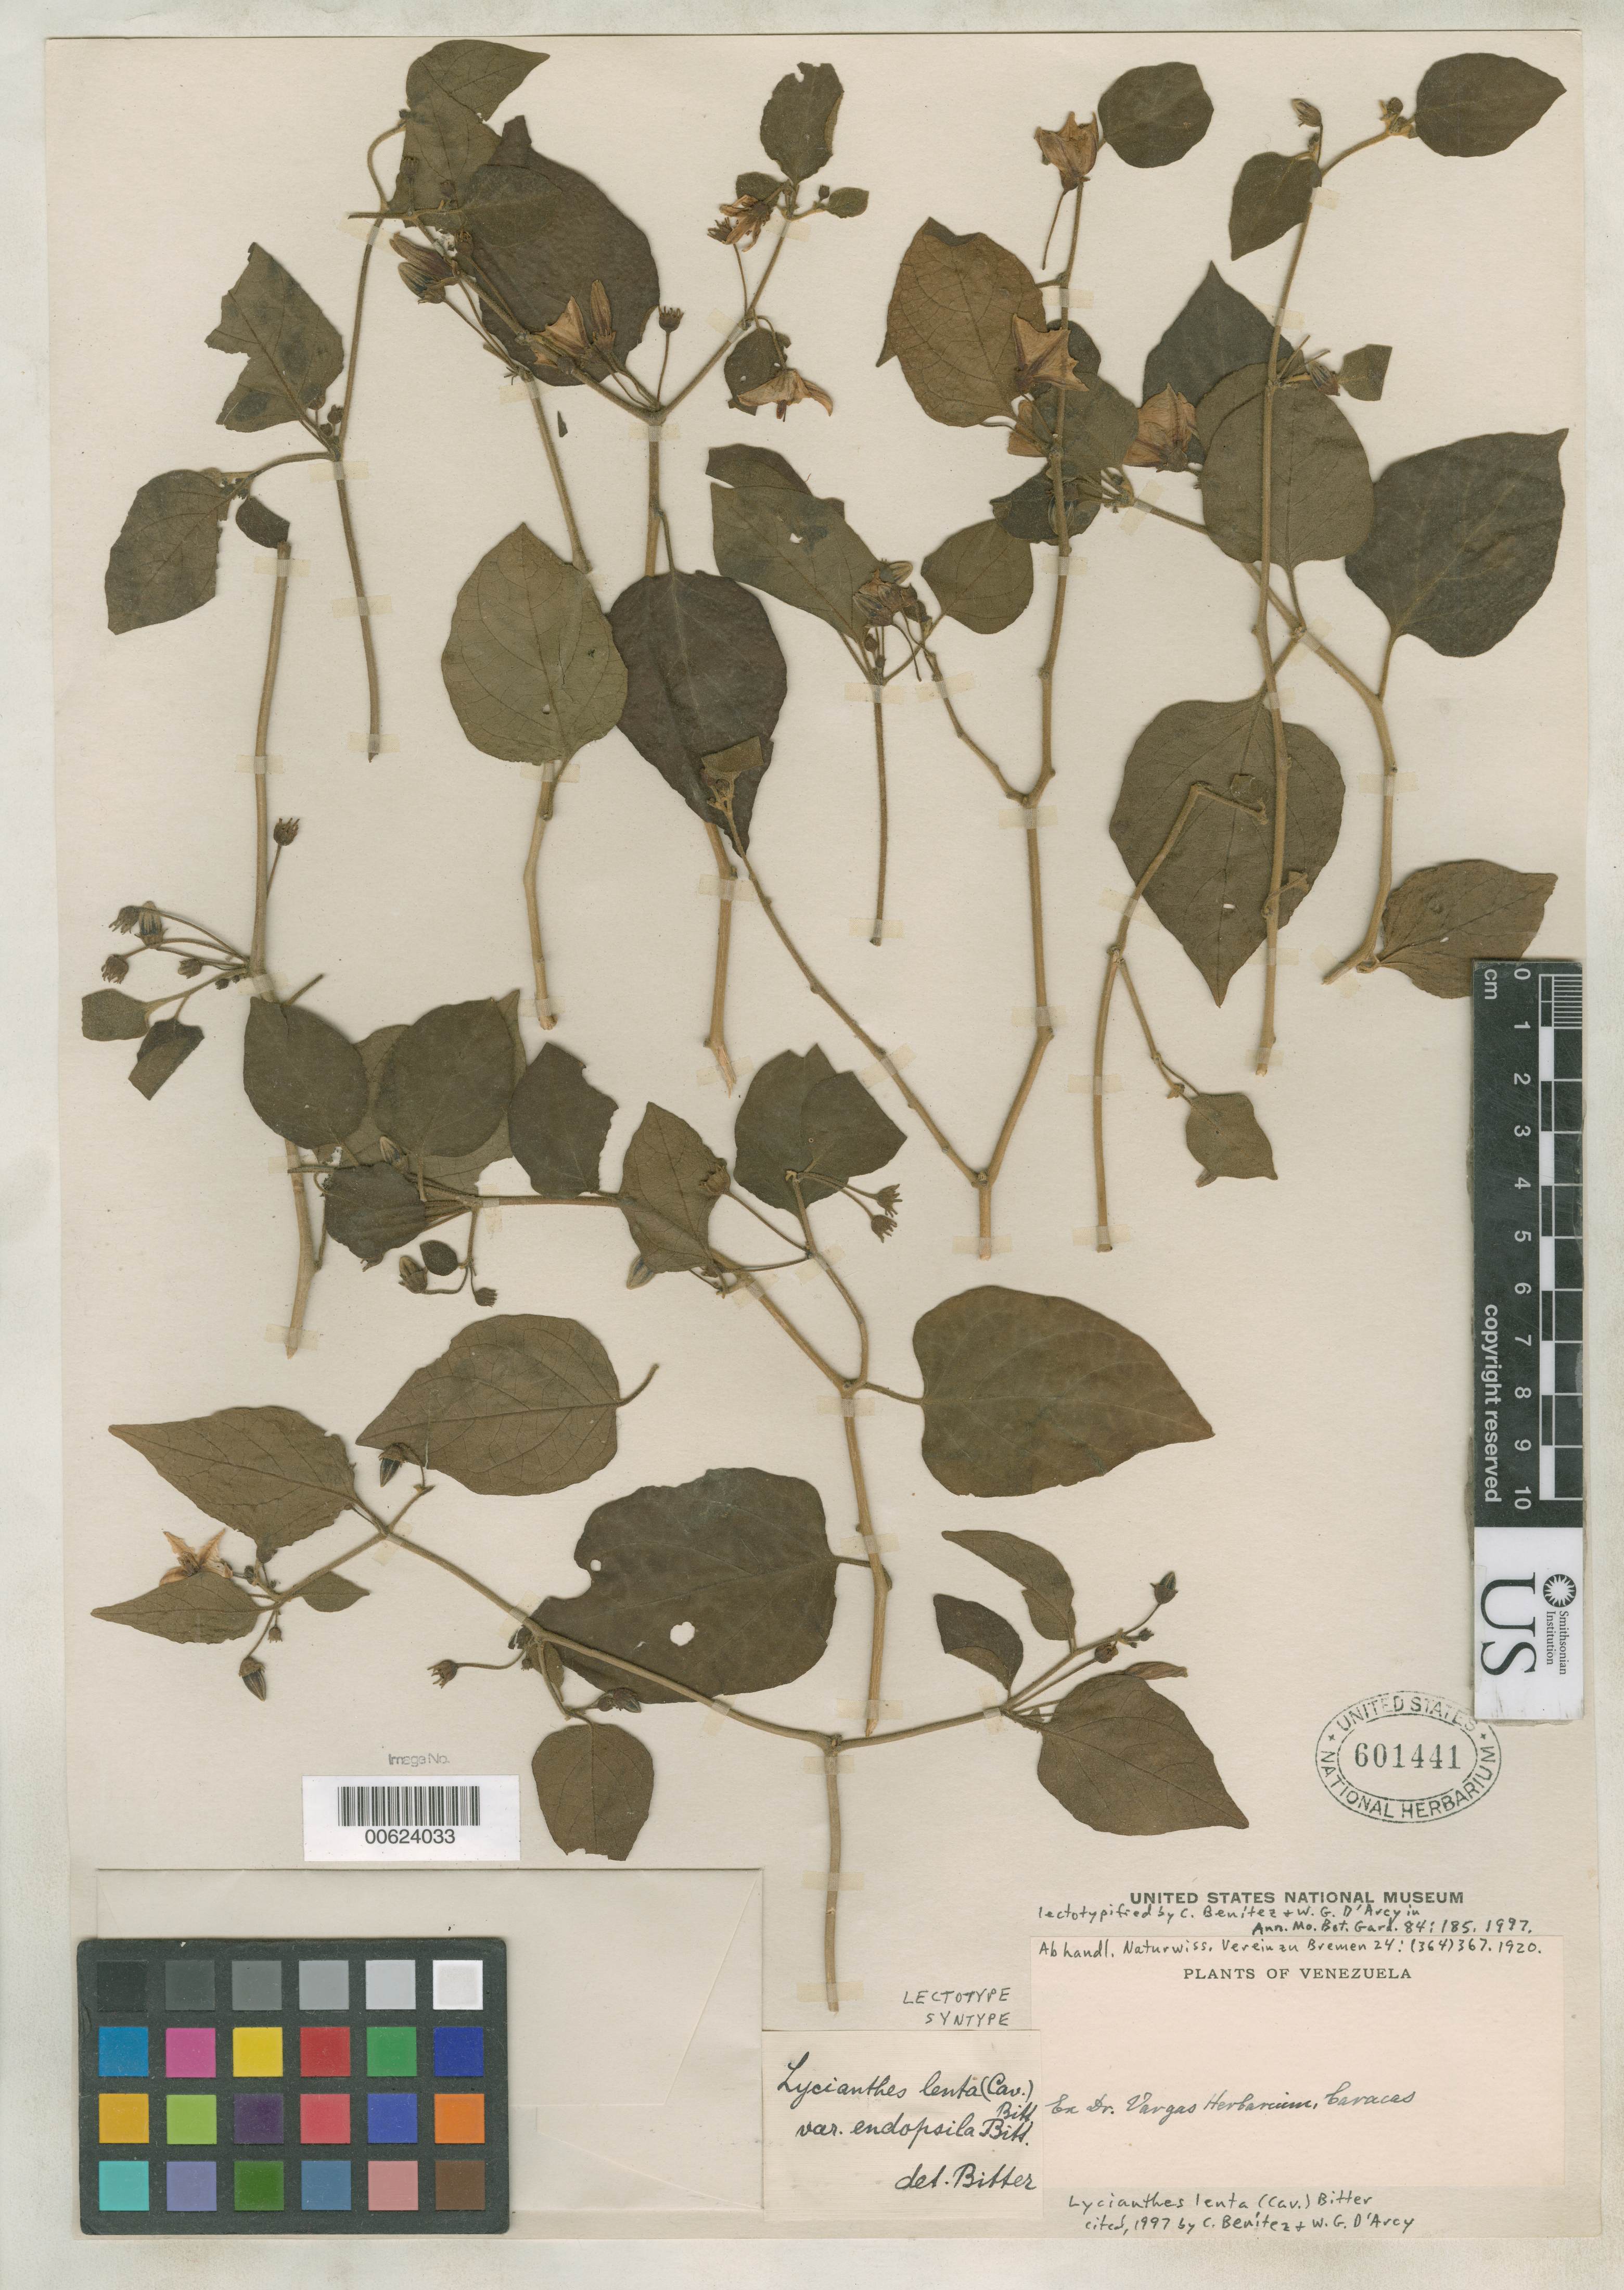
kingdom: Plantae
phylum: Tracheophyta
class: Magnoliopsida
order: Solanales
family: Solanaceae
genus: Lycianthes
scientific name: Lycianthes lenta var. endopsila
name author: Bitter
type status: Lectotype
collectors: Vargas, --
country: Venezuela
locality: Caracas.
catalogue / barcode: US 601441